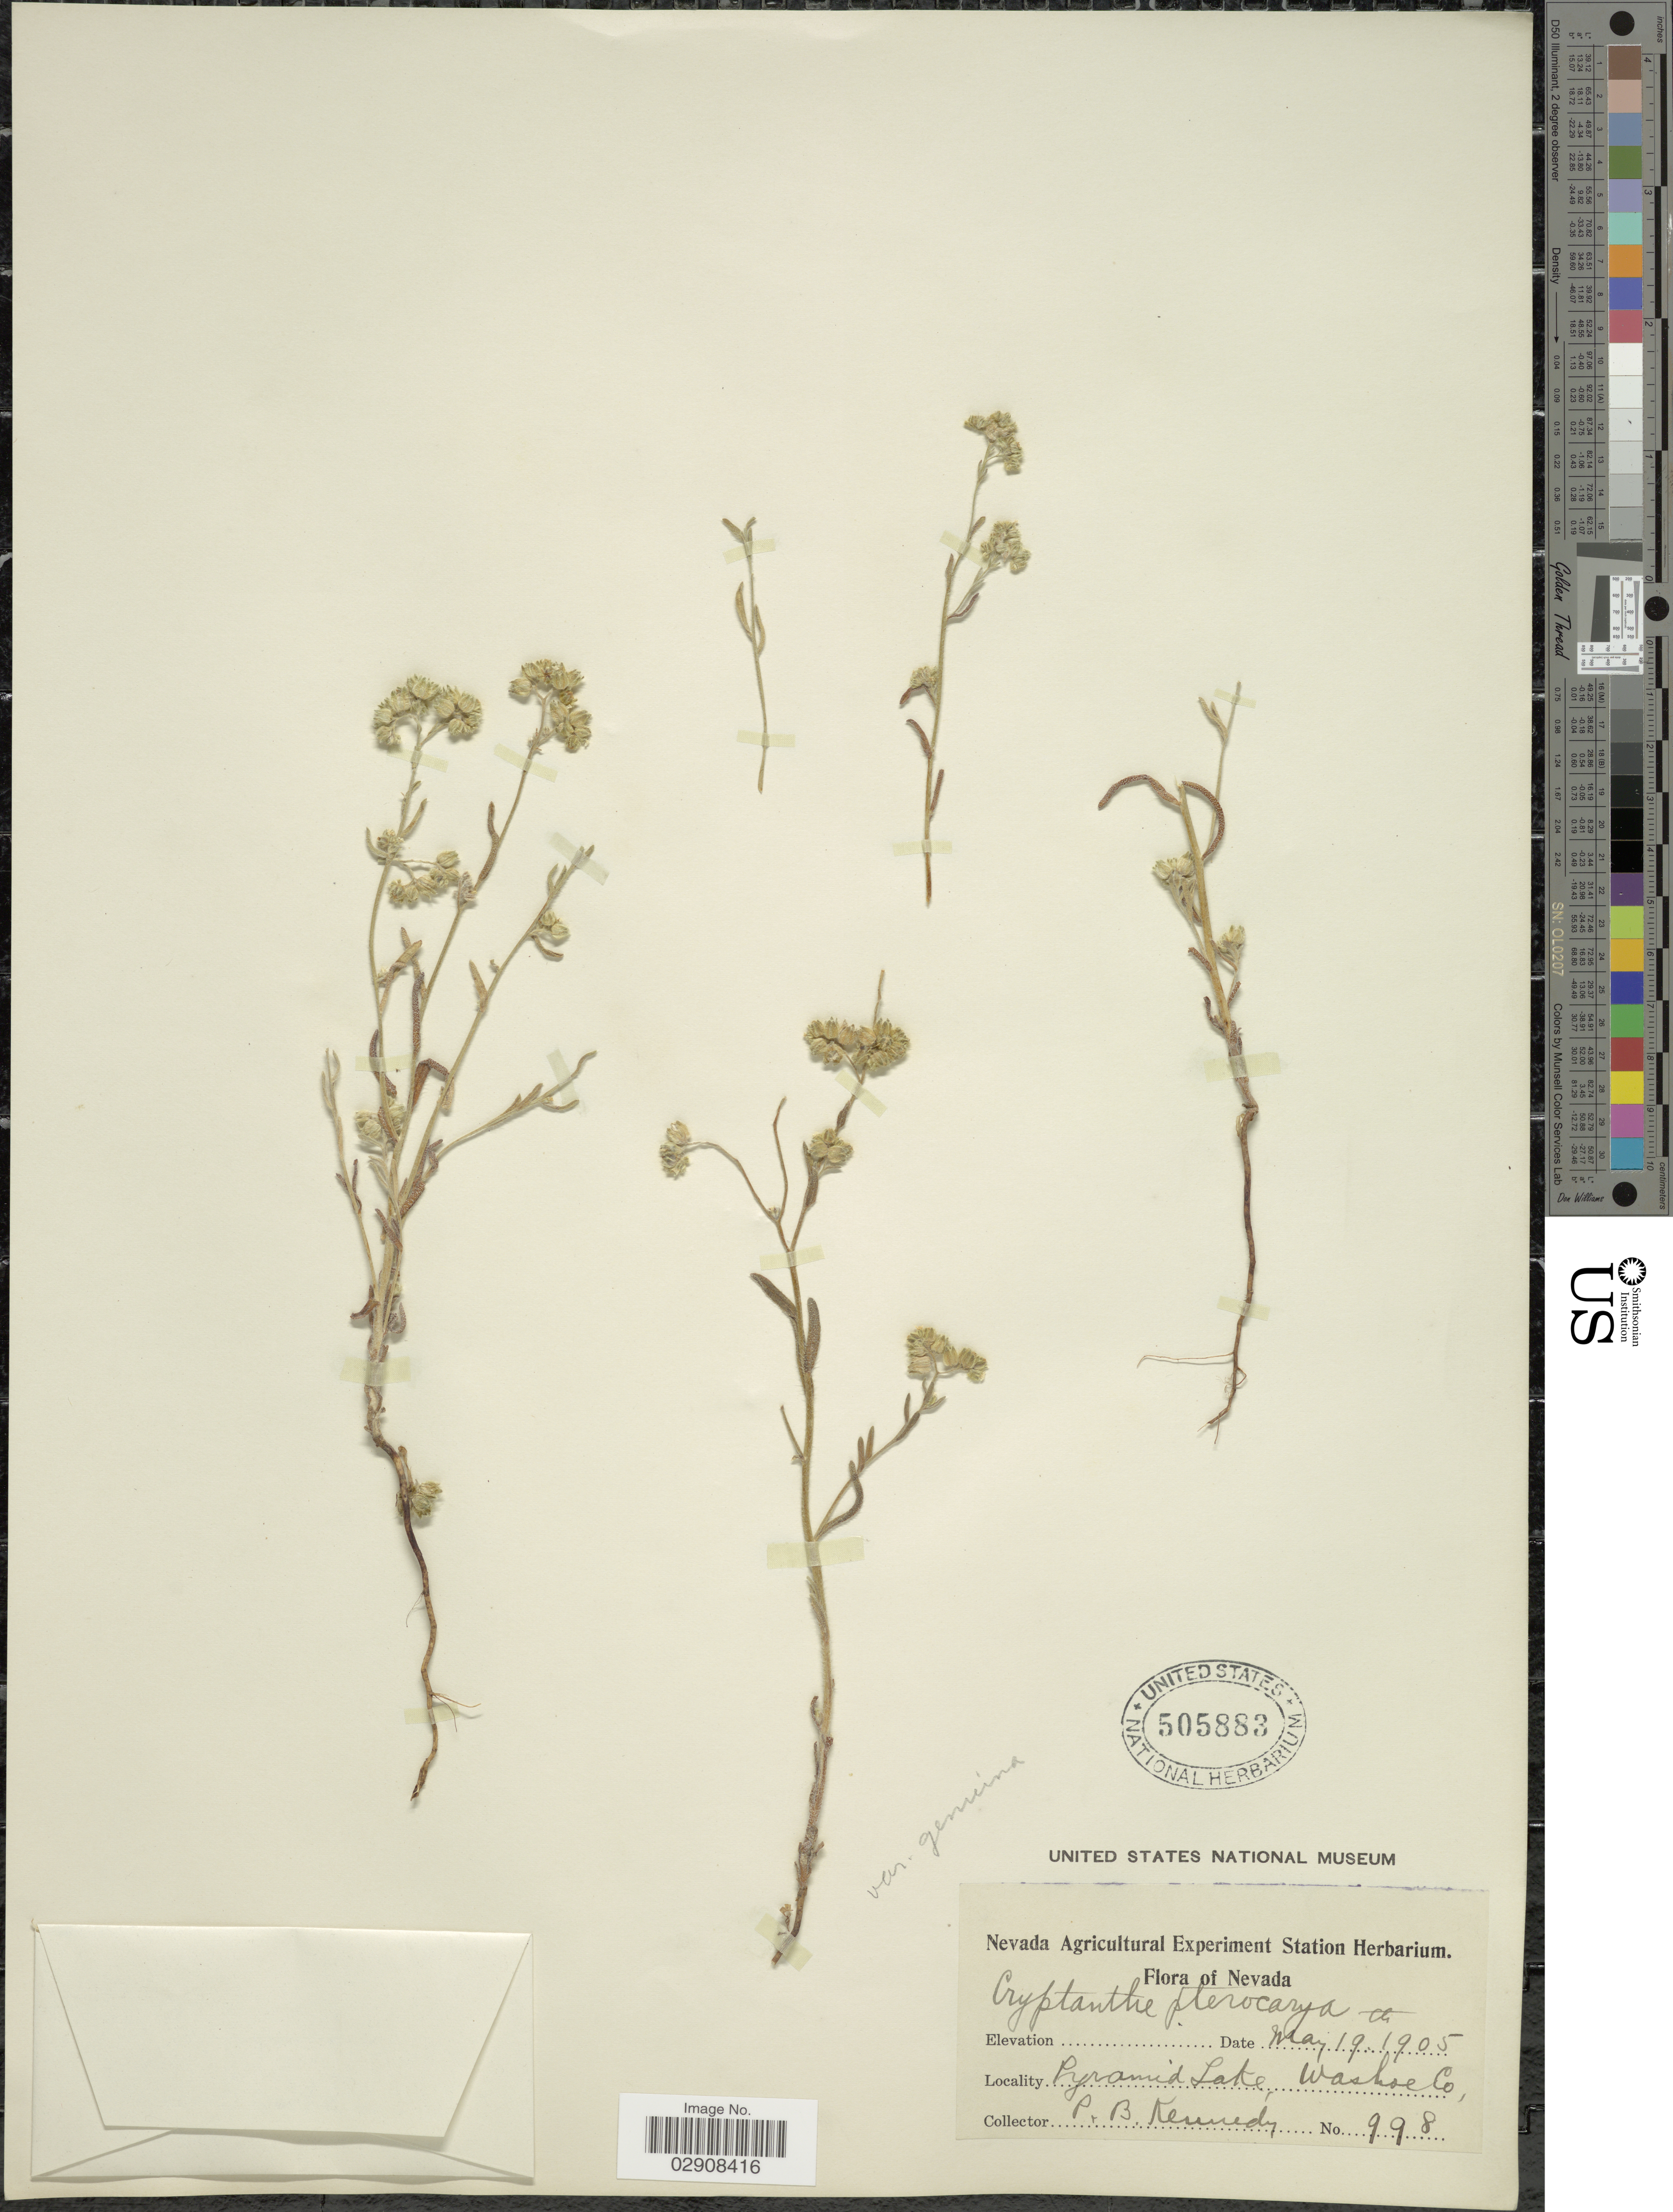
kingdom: Plantae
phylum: Tracheophyta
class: Magnoliopsida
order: Boraginales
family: Boraginaceae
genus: Cryptantha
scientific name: Cryptantha pterocarya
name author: (Torr.) Greene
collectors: P. B. Kennedy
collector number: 998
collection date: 1905-05-19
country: United States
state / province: Nevada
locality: Pyramid Lake, Washoe Co.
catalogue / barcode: US 505883